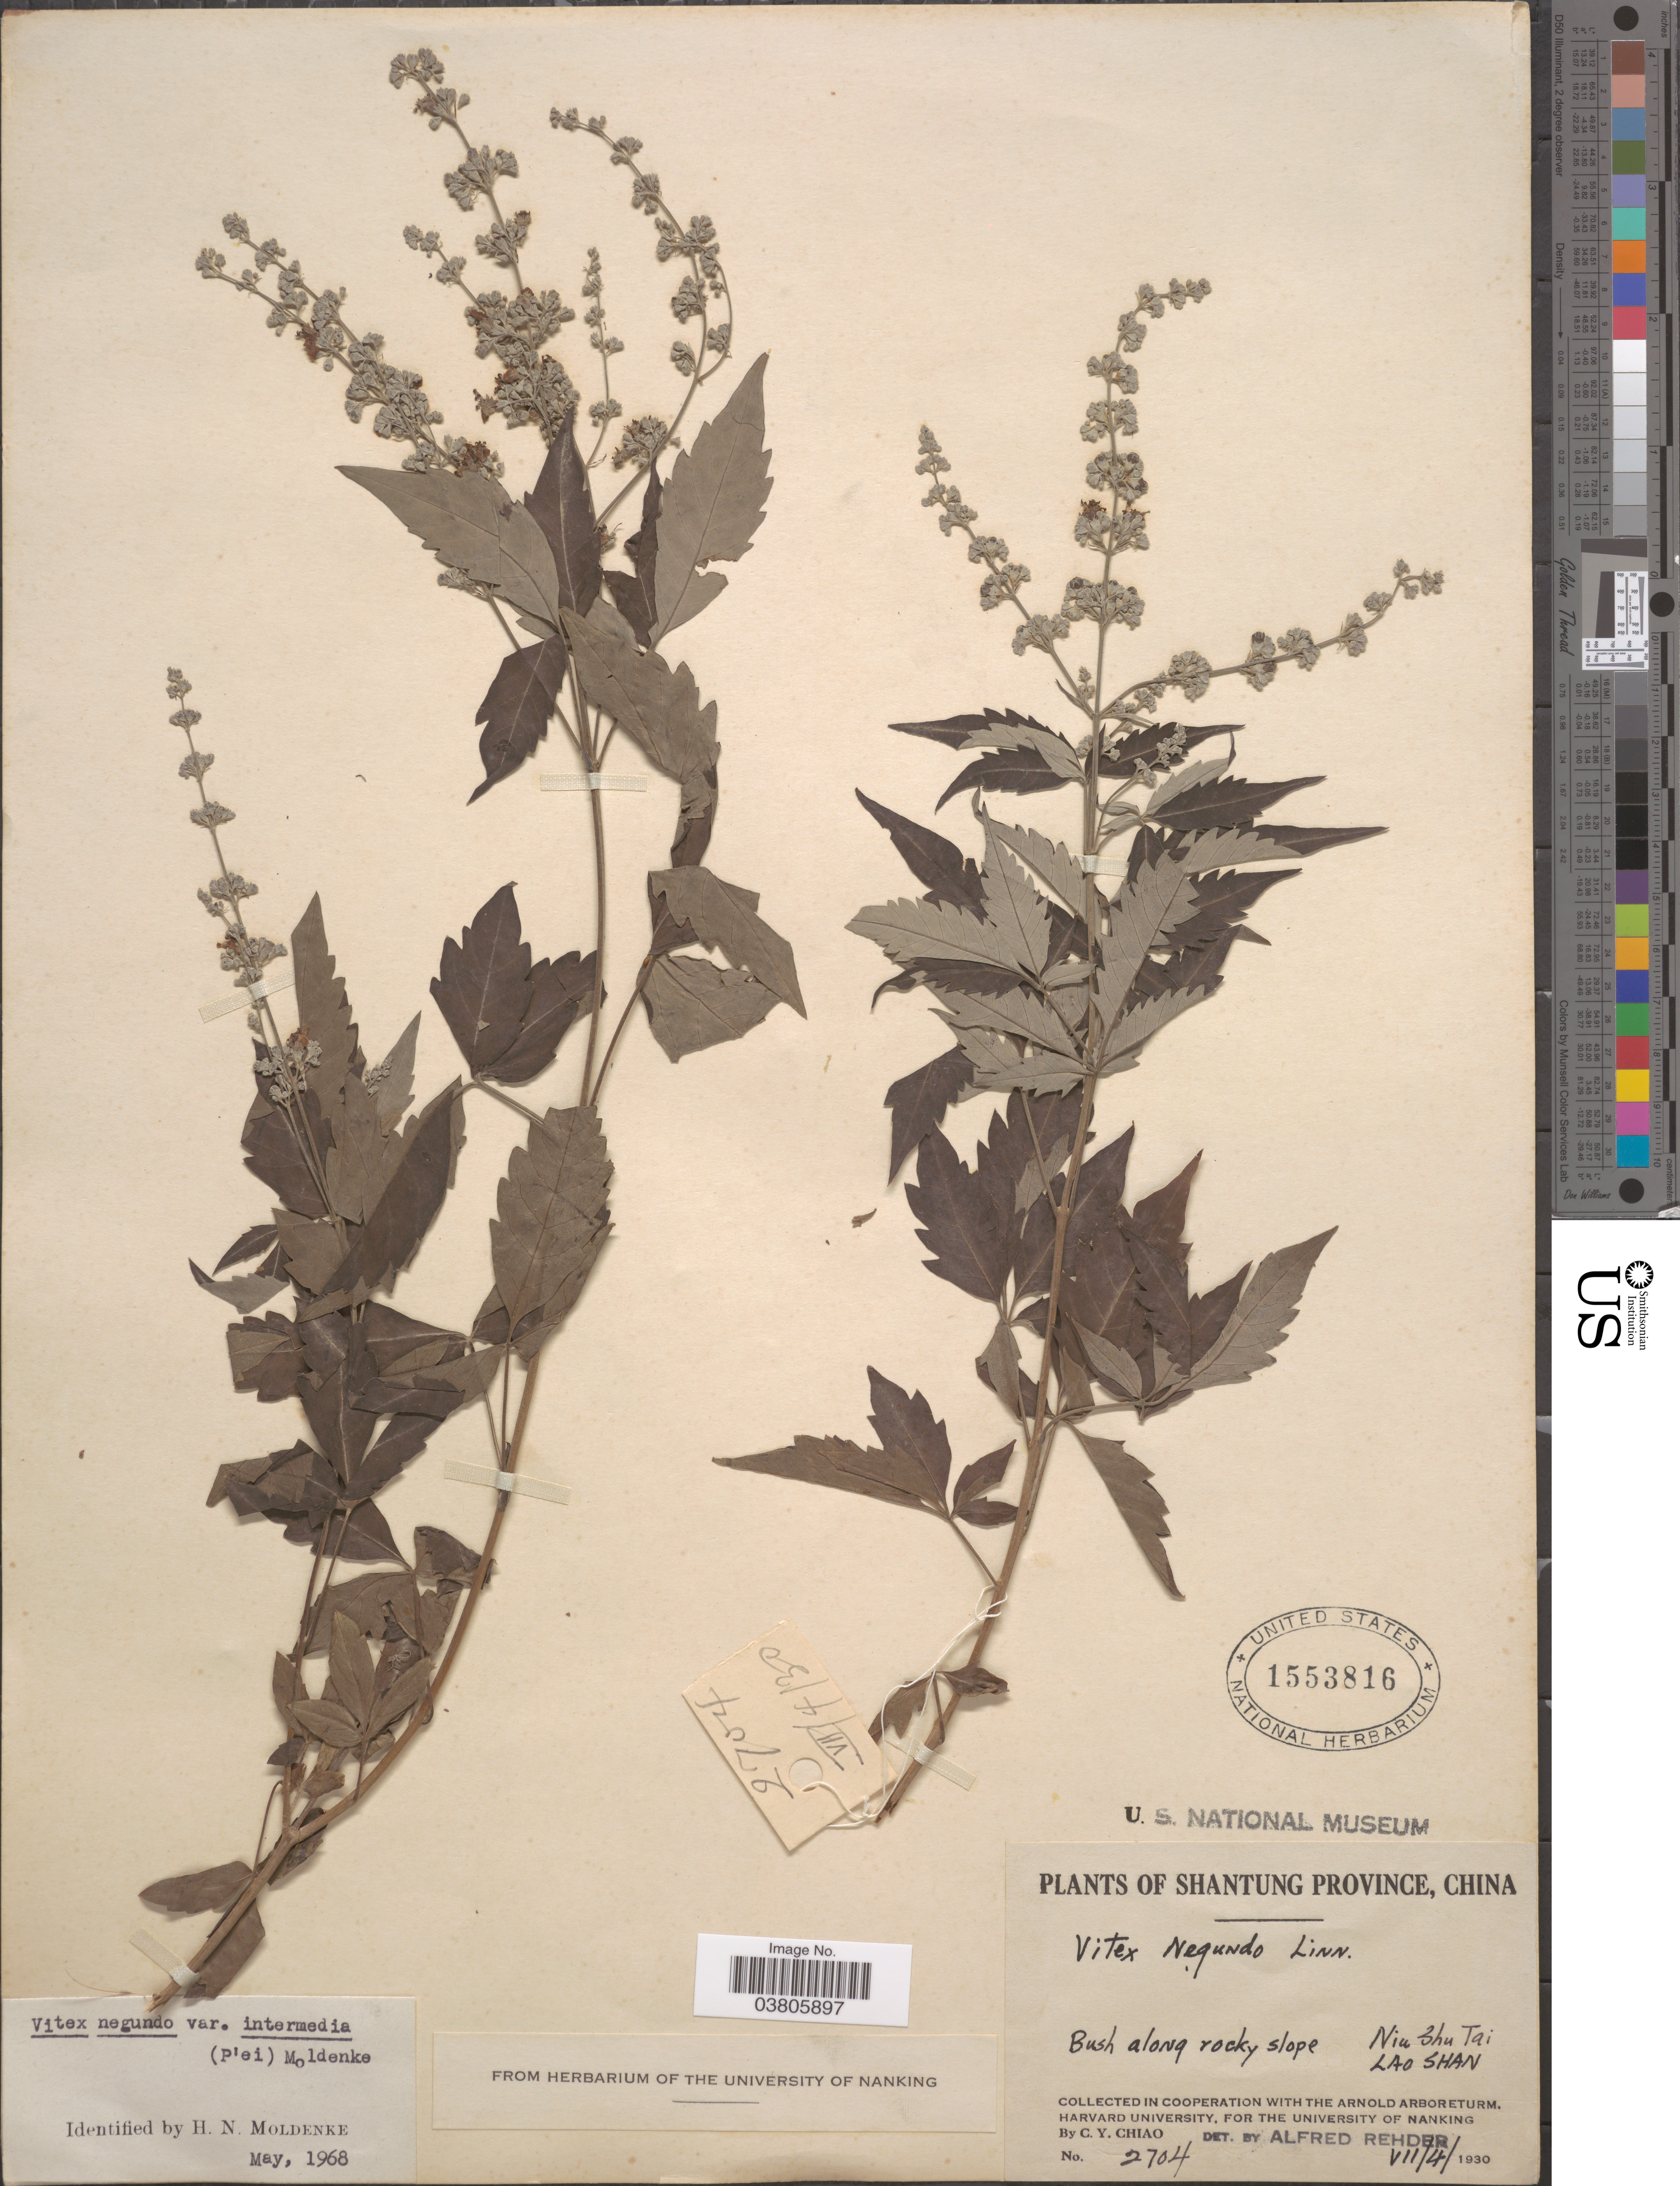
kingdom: Plantae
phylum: Tracheophyta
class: Magnoliopsida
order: Lamiales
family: Lamiaceae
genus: Vitex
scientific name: Vitex negundo var. intermedia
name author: (C. Pei) Moldenke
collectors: C. Y. Chiao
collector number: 2704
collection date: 1930-07-04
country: China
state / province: Shandong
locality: Shantung Province. Niu Shu Tai. Lao Shan.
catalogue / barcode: US 1553816